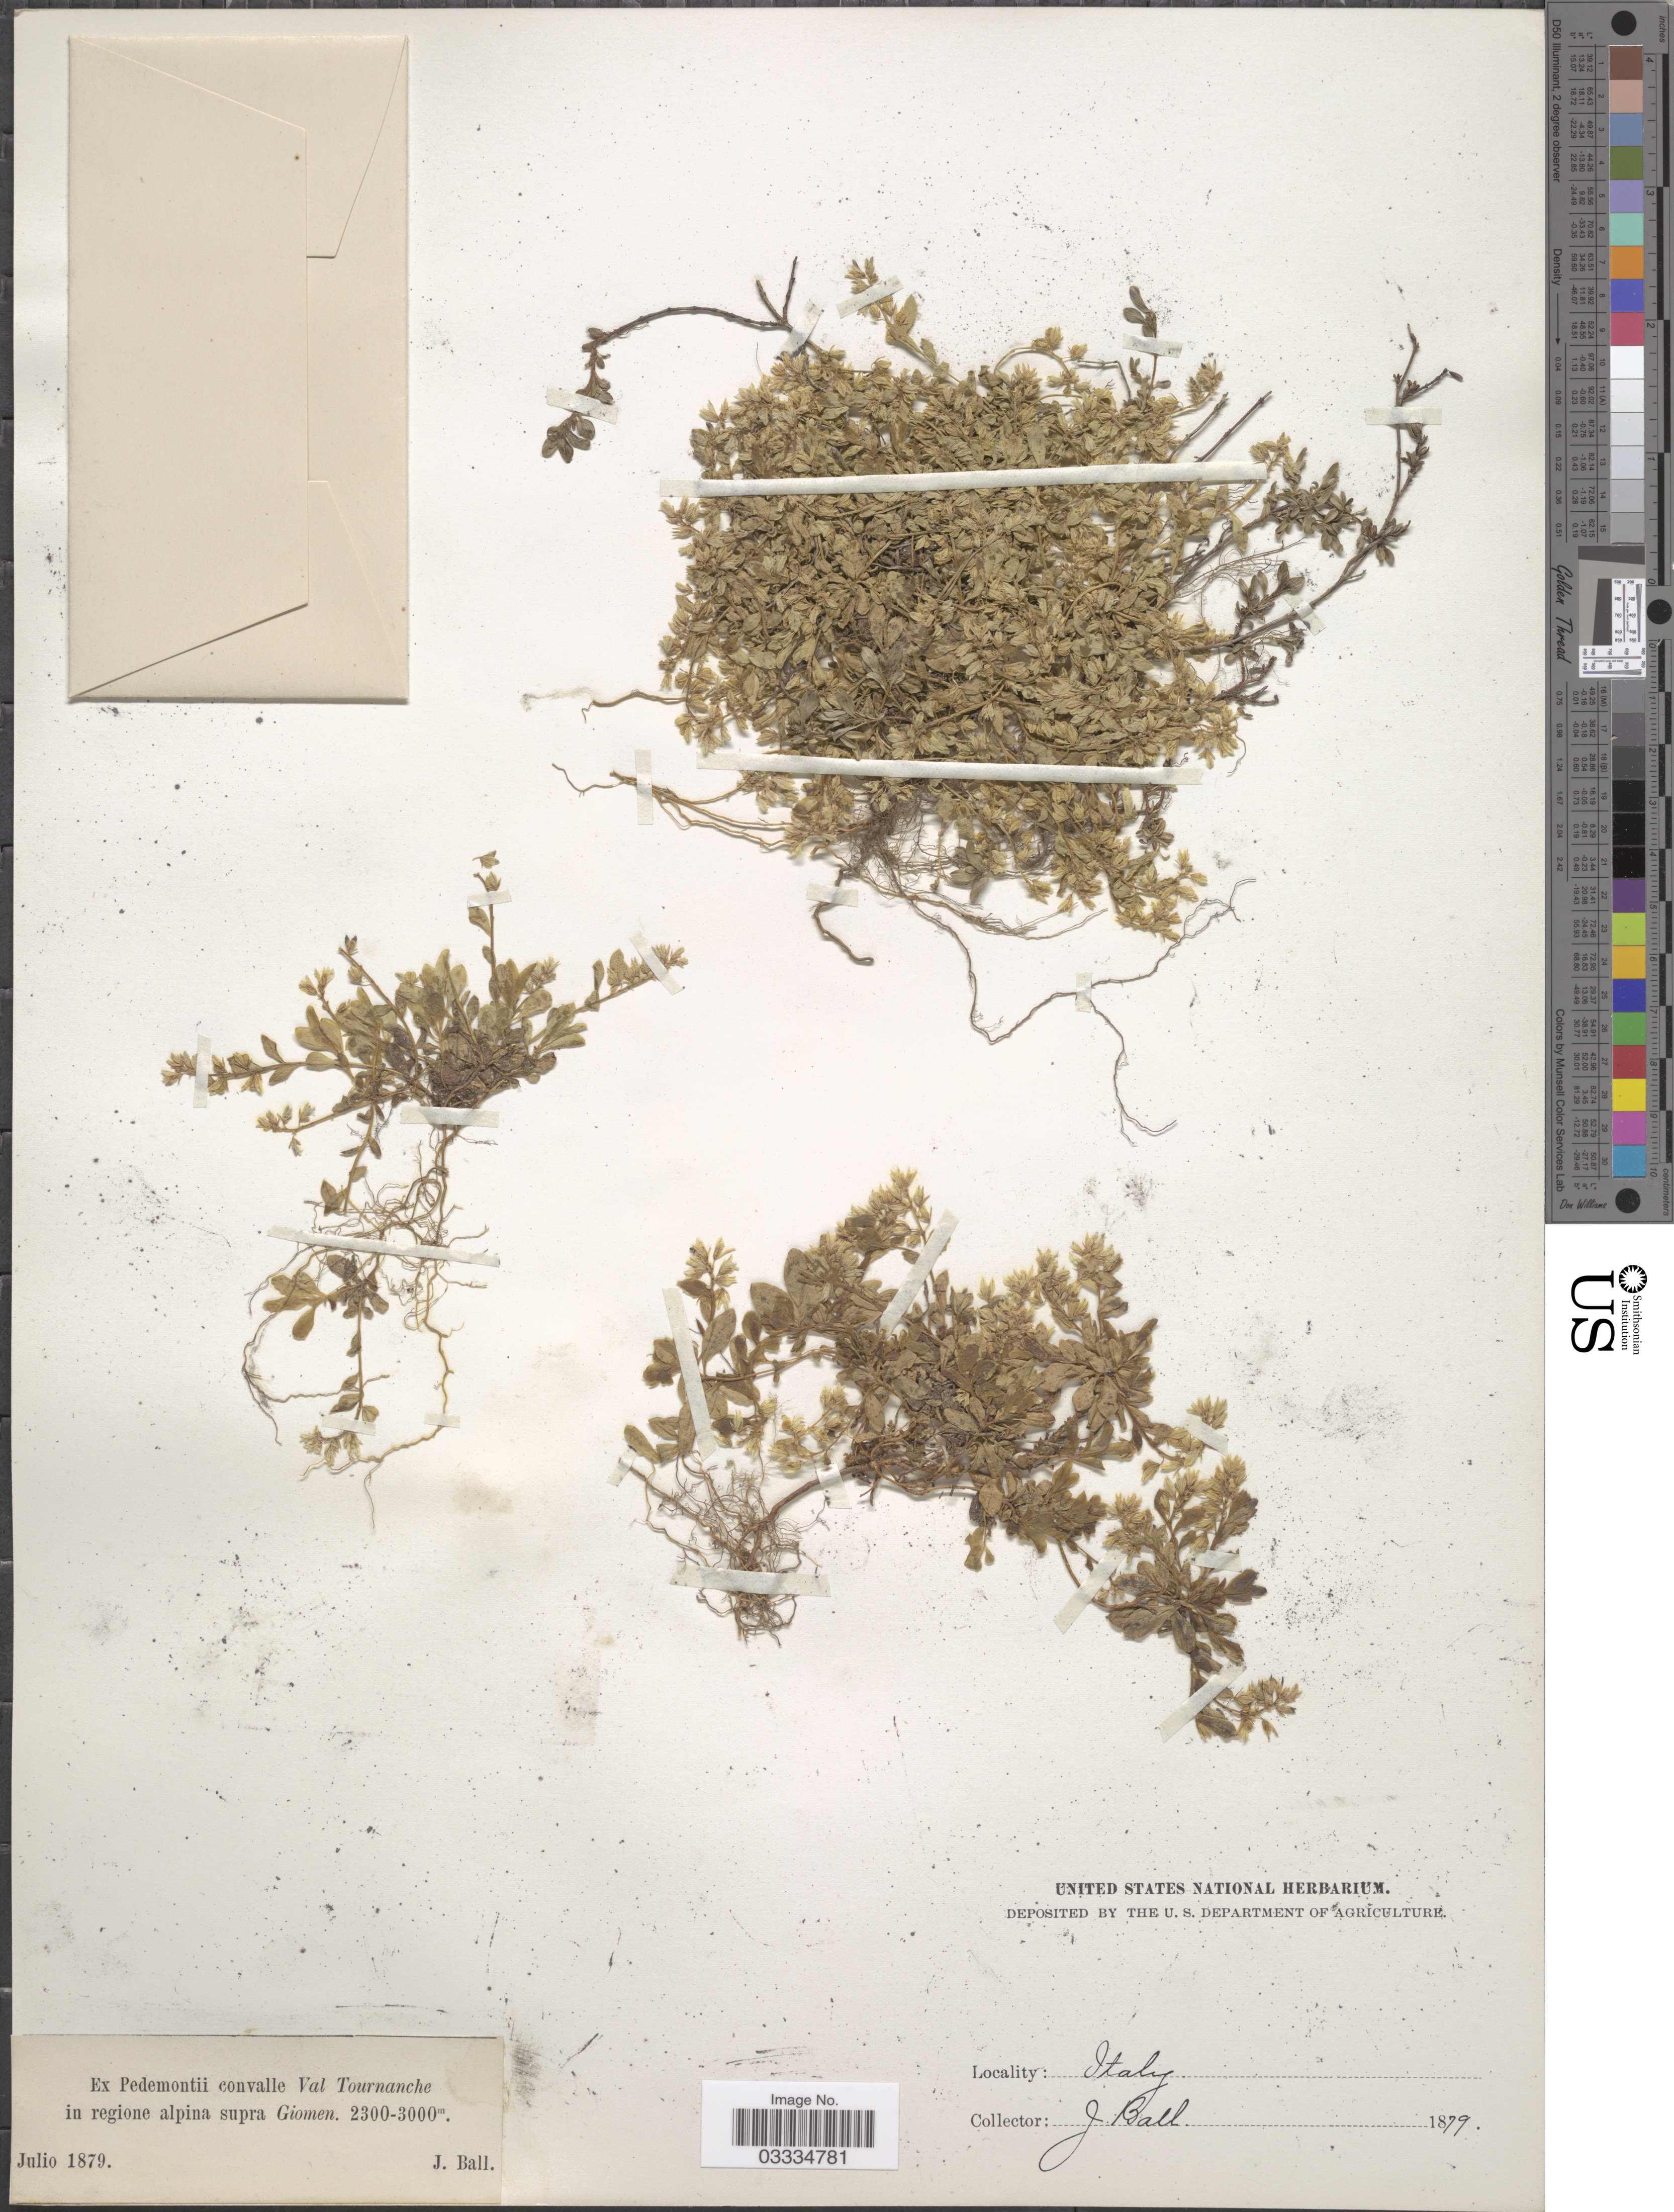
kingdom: Plantae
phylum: Tracheophyta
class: Magnoliopsida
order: Fabales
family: Polygalaceae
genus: Polygala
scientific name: Polygala sp.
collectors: J. Ball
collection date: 1879-07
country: Italy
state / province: Piedmont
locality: Ex Pedemontii convalle Val Tournanche in regione alpina supra Giomen.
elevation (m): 2300